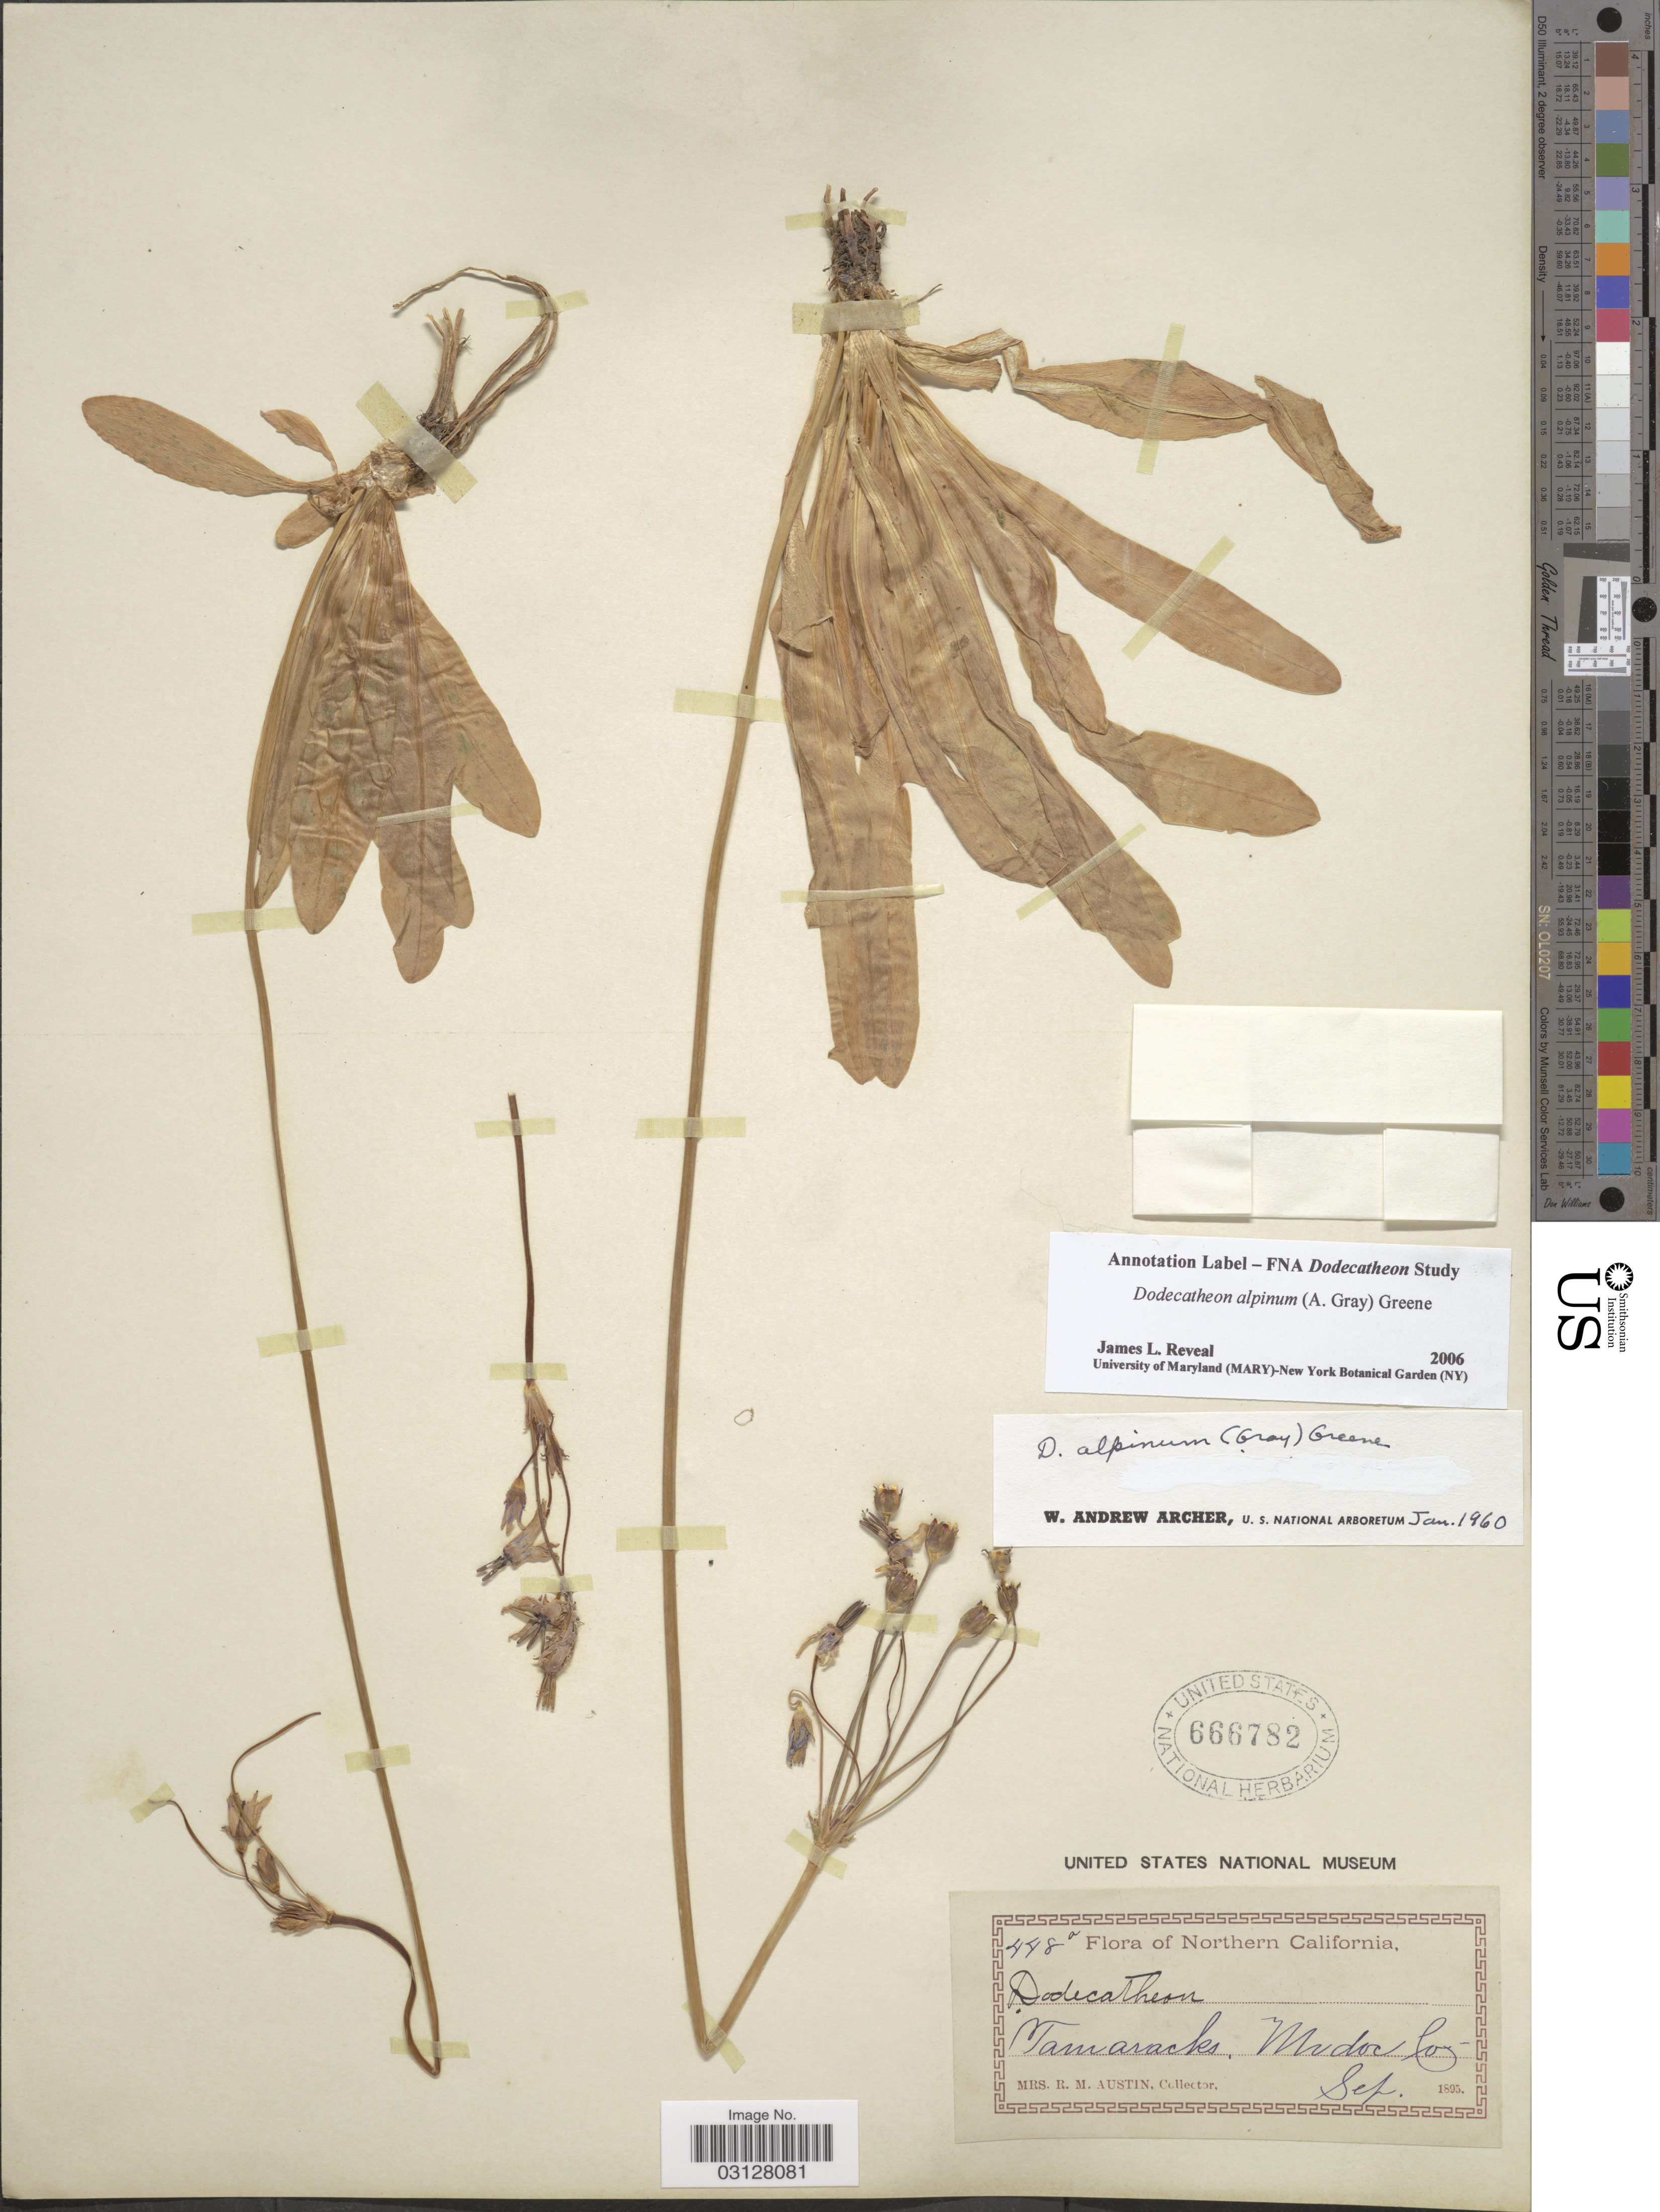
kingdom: Plantae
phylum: Tracheophyta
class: Magnoliopsida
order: Ericales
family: Primulaceae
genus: Dodecatheon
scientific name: Dodecatheon alpinum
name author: (A. Gray) Greene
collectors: R. Austin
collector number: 448 a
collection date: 1895-09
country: United States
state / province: California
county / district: Modoc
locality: Northern California. Tamaracks, Modoc Co.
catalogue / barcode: US 666782